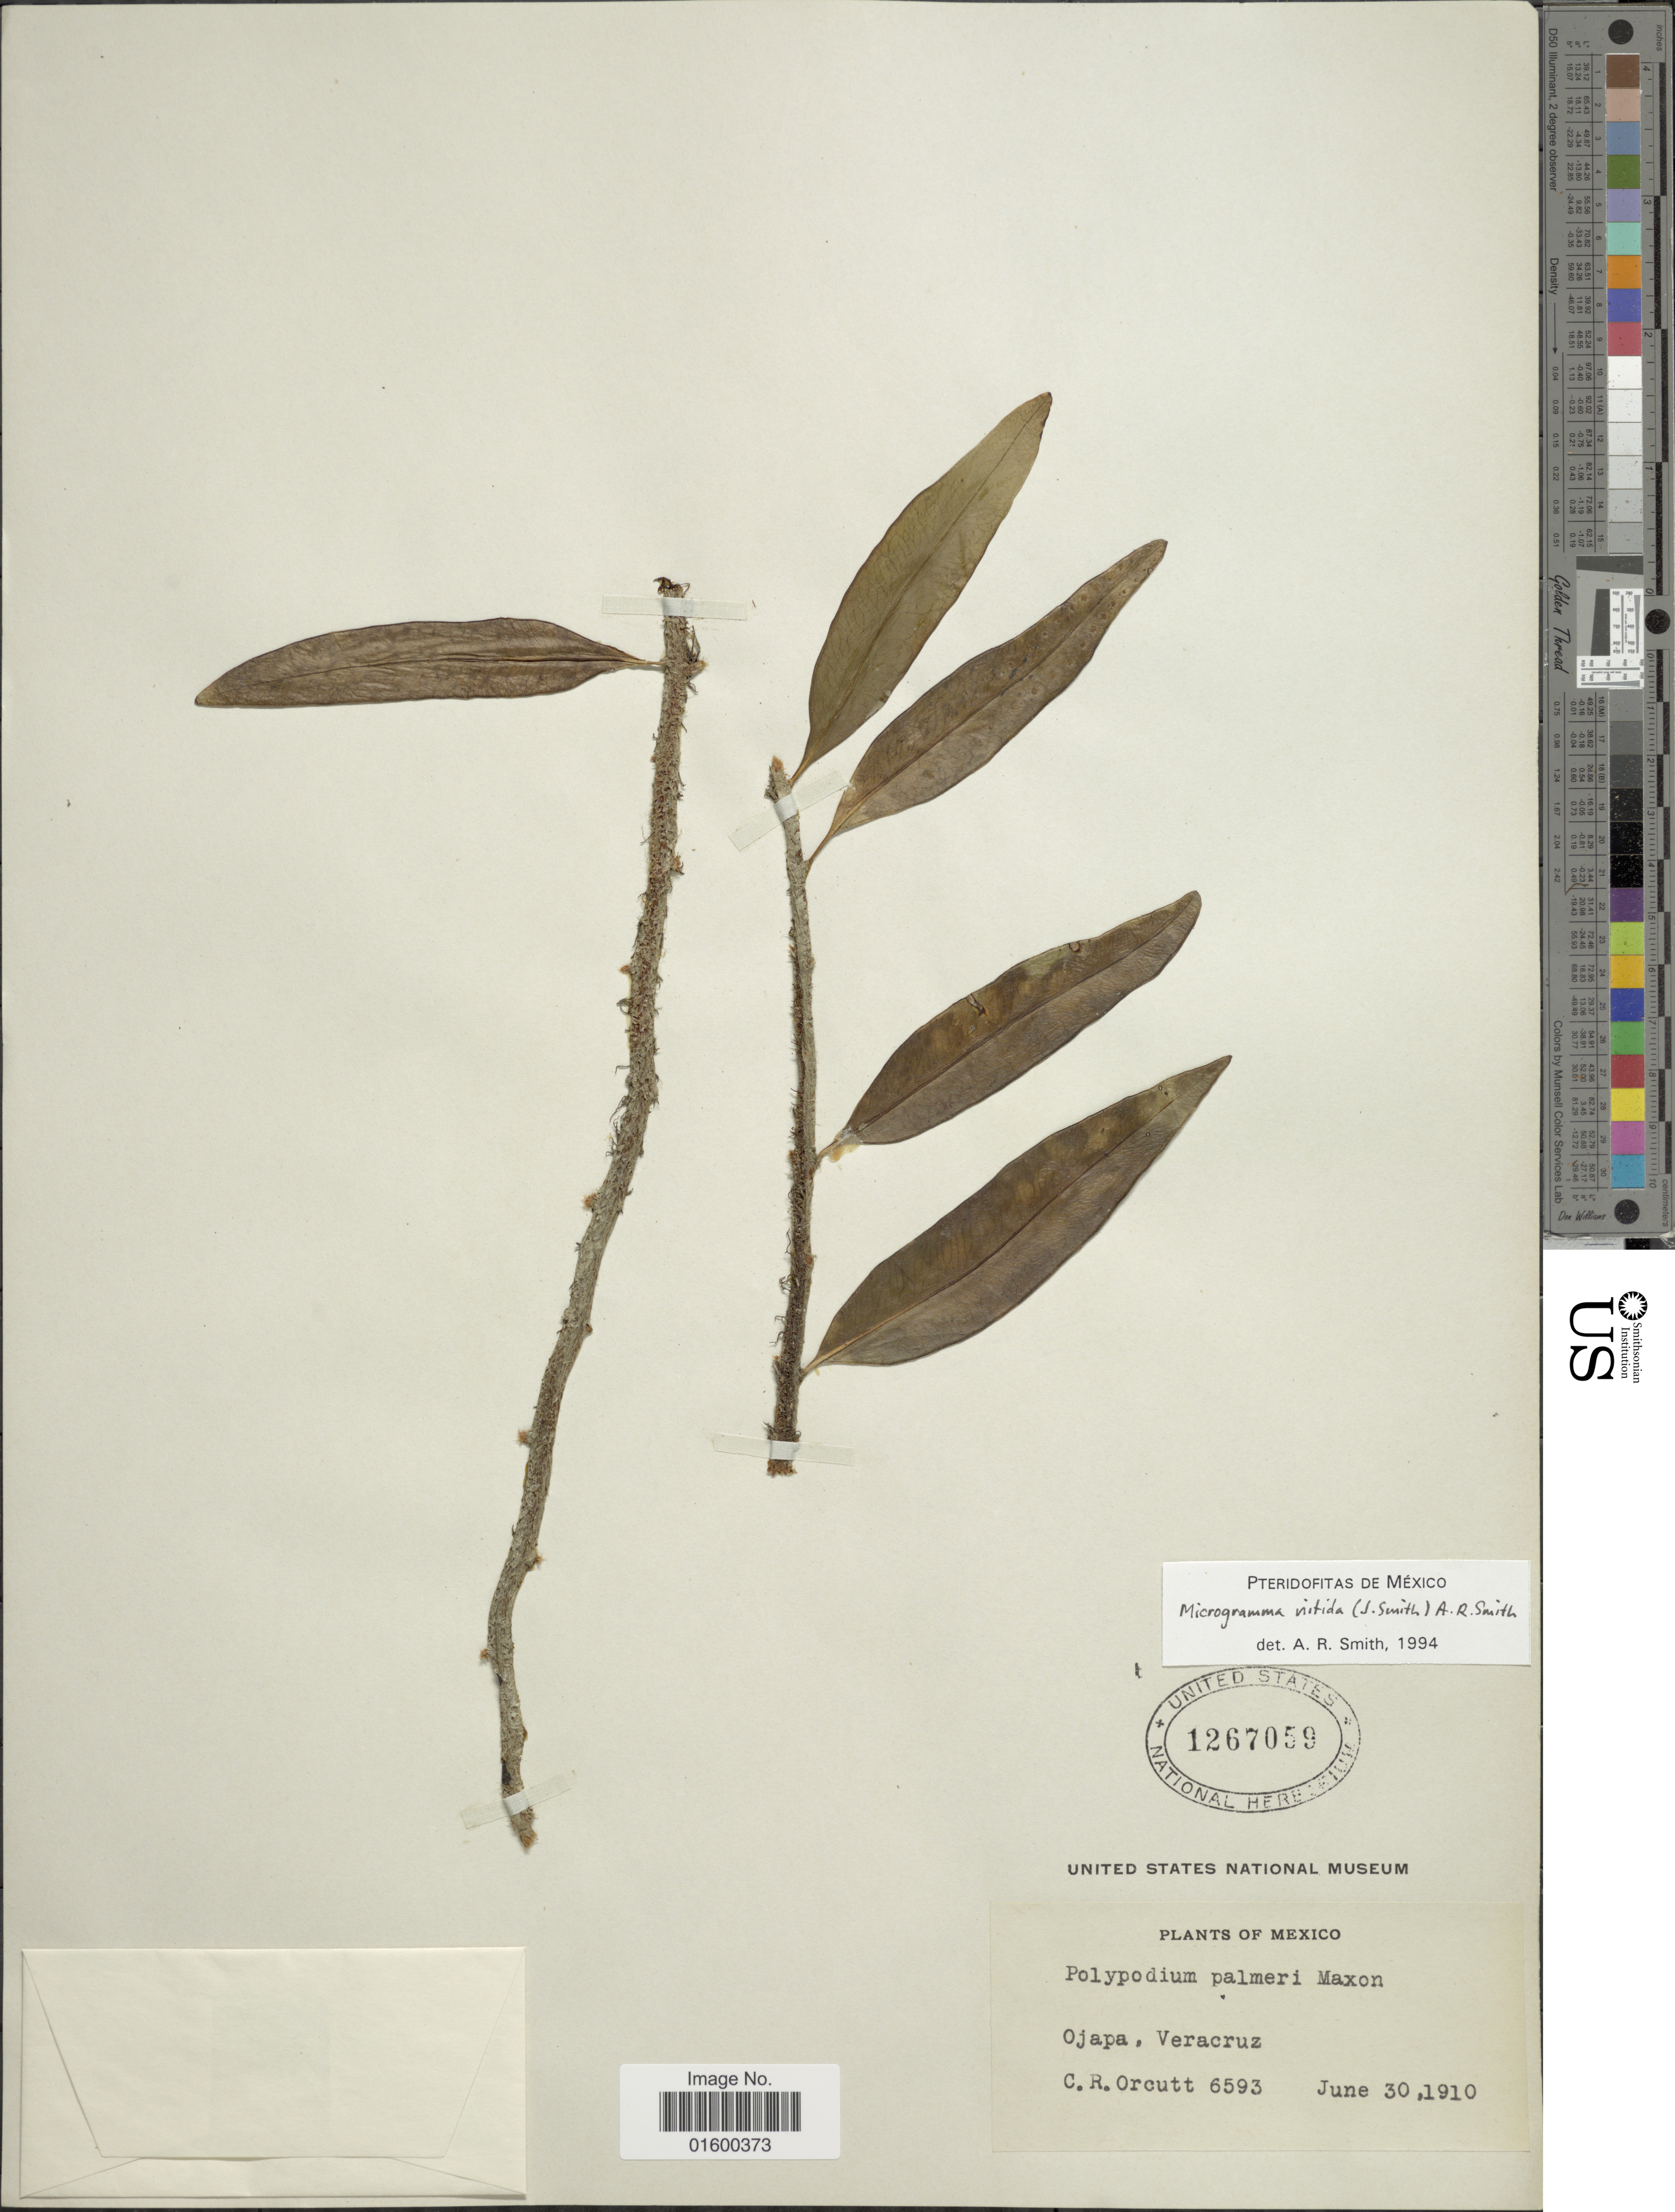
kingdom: Plantae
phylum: Tracheophyta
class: Polypodiopsida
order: Polypodiales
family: Polypodiaceae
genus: Microgramma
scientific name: Microgramma nitida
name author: (J. Sm.) A.R. Sm.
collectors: C. R. Orcutt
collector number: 6593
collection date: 1910-06-30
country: Mexico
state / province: Veracruz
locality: Ojapa, Veracruz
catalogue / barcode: US 1267059